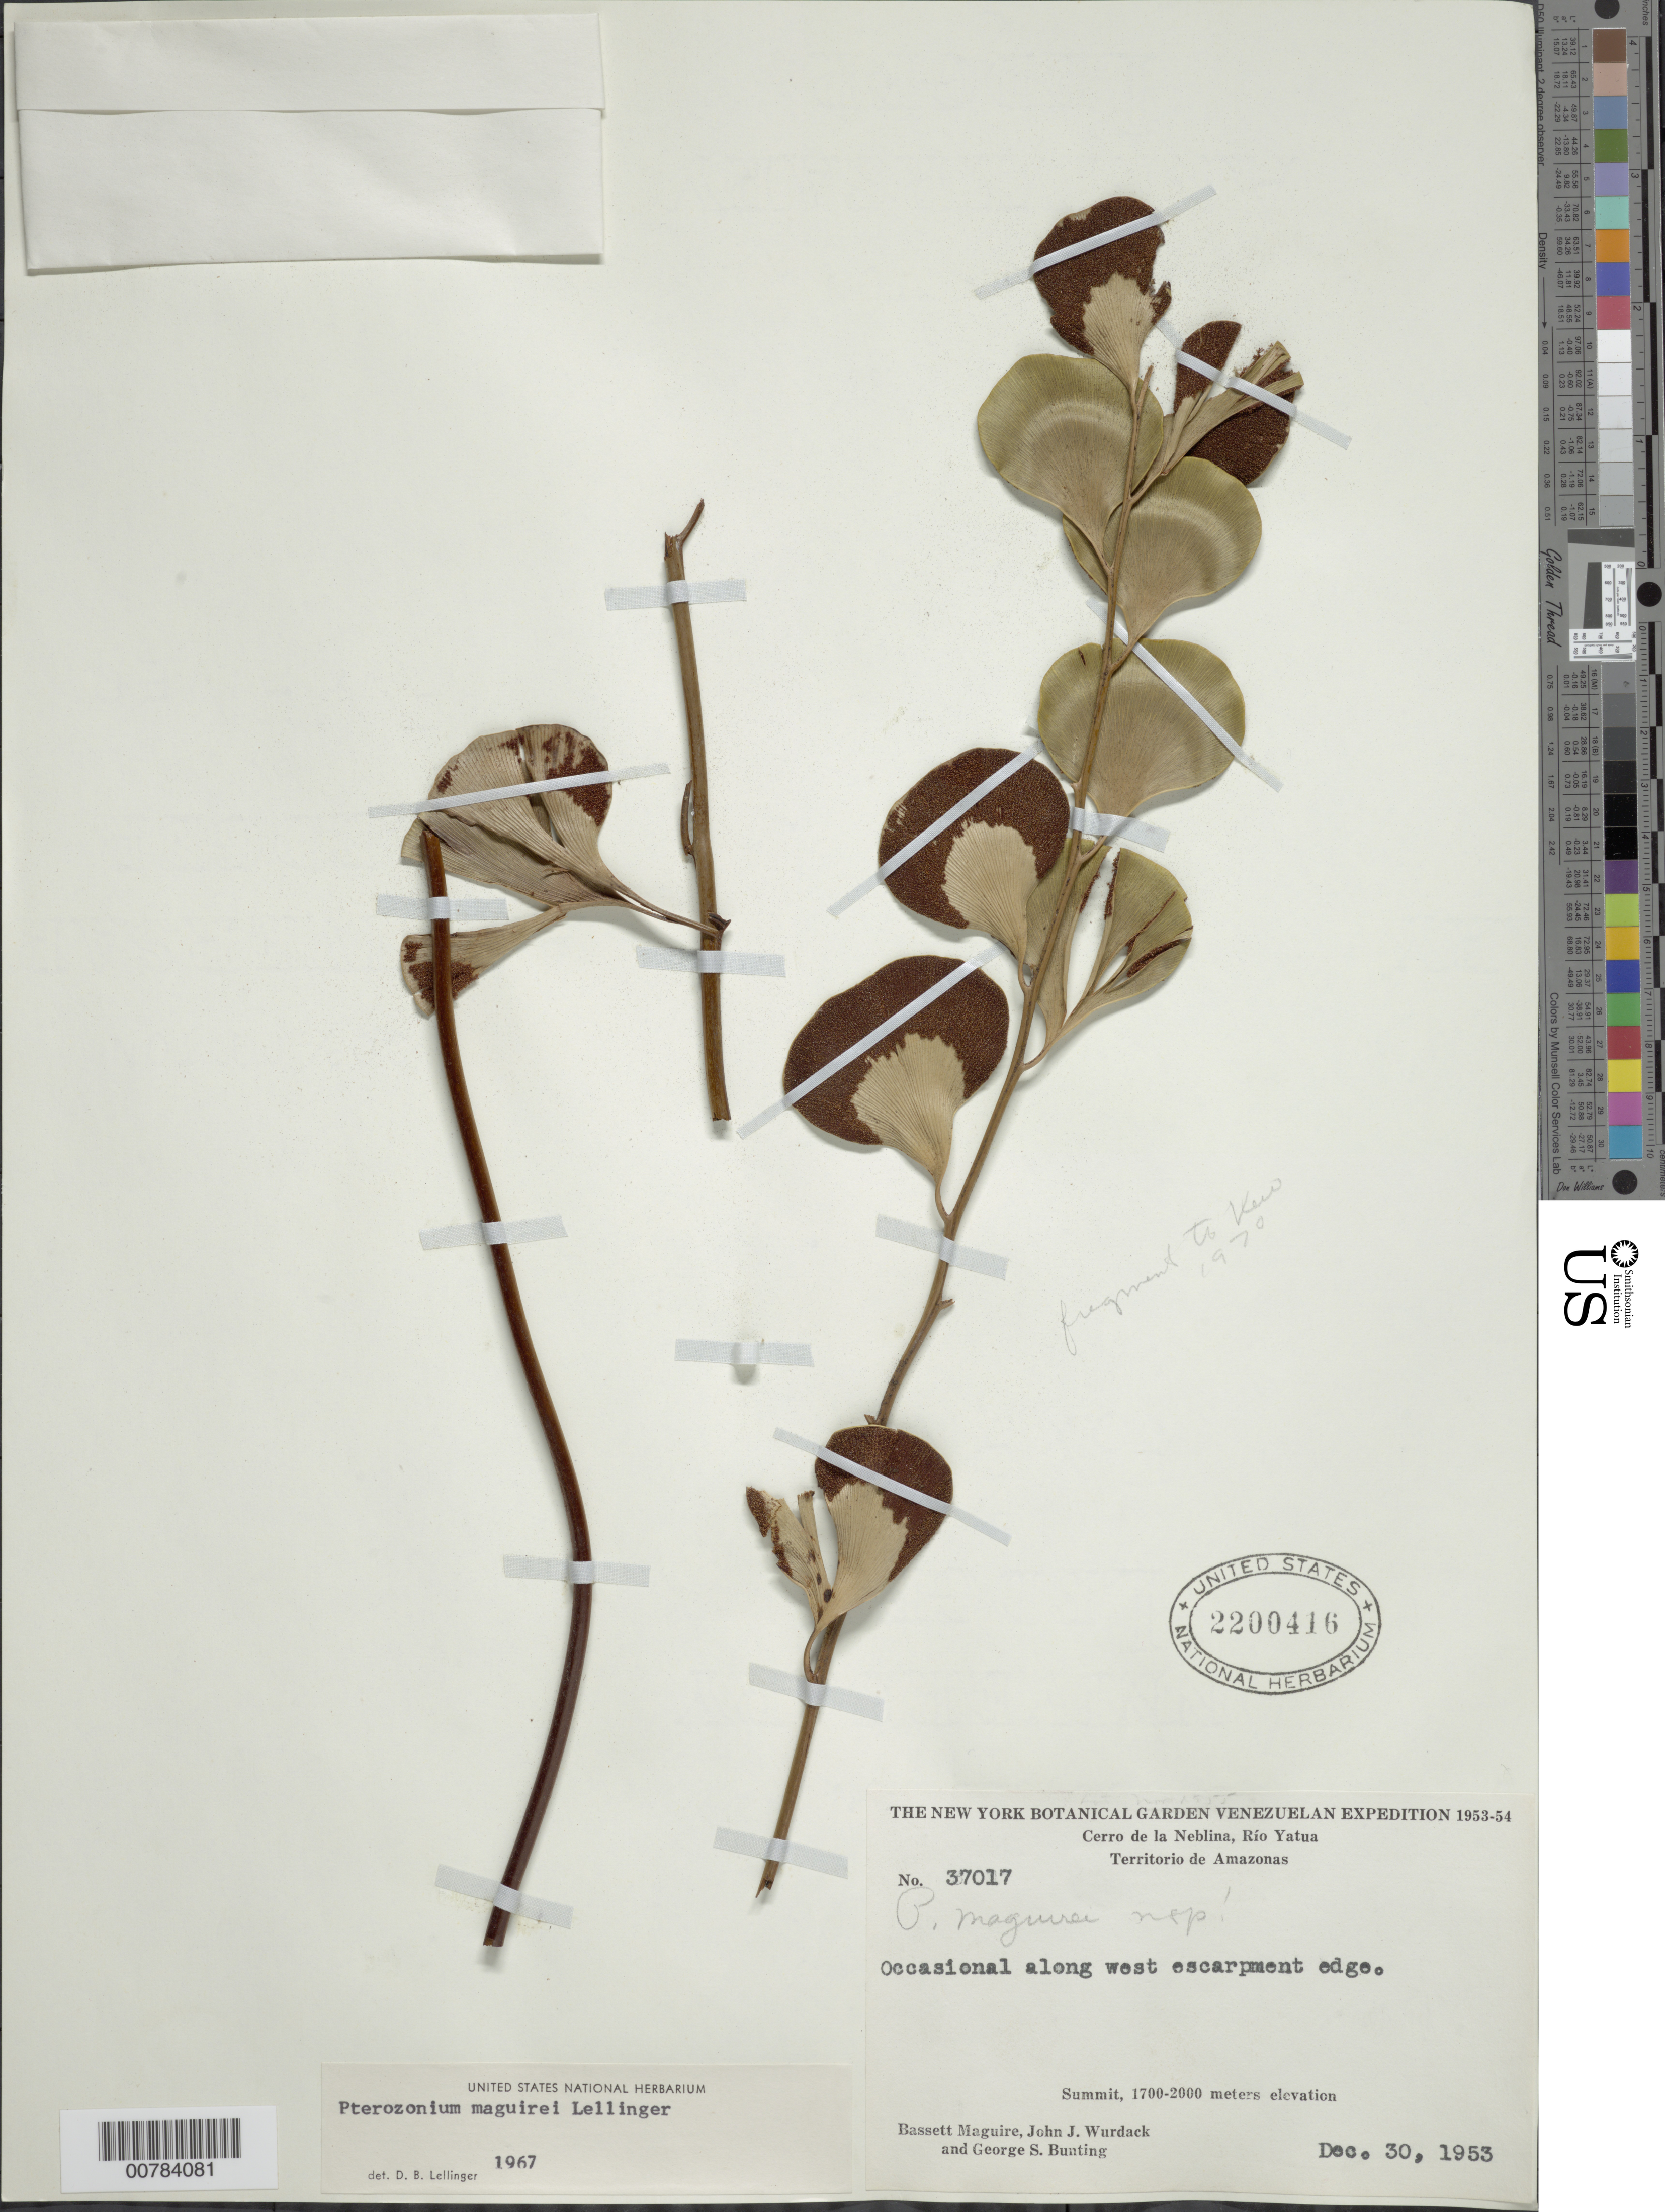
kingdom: Plantae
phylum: Tracheophyta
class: Polypodiopsida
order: Polypodiales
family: Pteridaceae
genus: Pterozonium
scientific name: Pterozonium maguirei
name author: Lellinger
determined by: Lellinger, David B., (BOT), Smithsonian Institution - National Museum of Natural History (UNITED STATES)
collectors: B. Maguire, J. J. Wurdack & G. S. Bunting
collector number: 37017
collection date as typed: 30-Dec-53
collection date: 1953-12-30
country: Venezuela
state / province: Amazonas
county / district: Río Negro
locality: Cerro de la Neblina, Río Yatua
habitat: Along west escarpment edge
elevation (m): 1700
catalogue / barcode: US 2200416